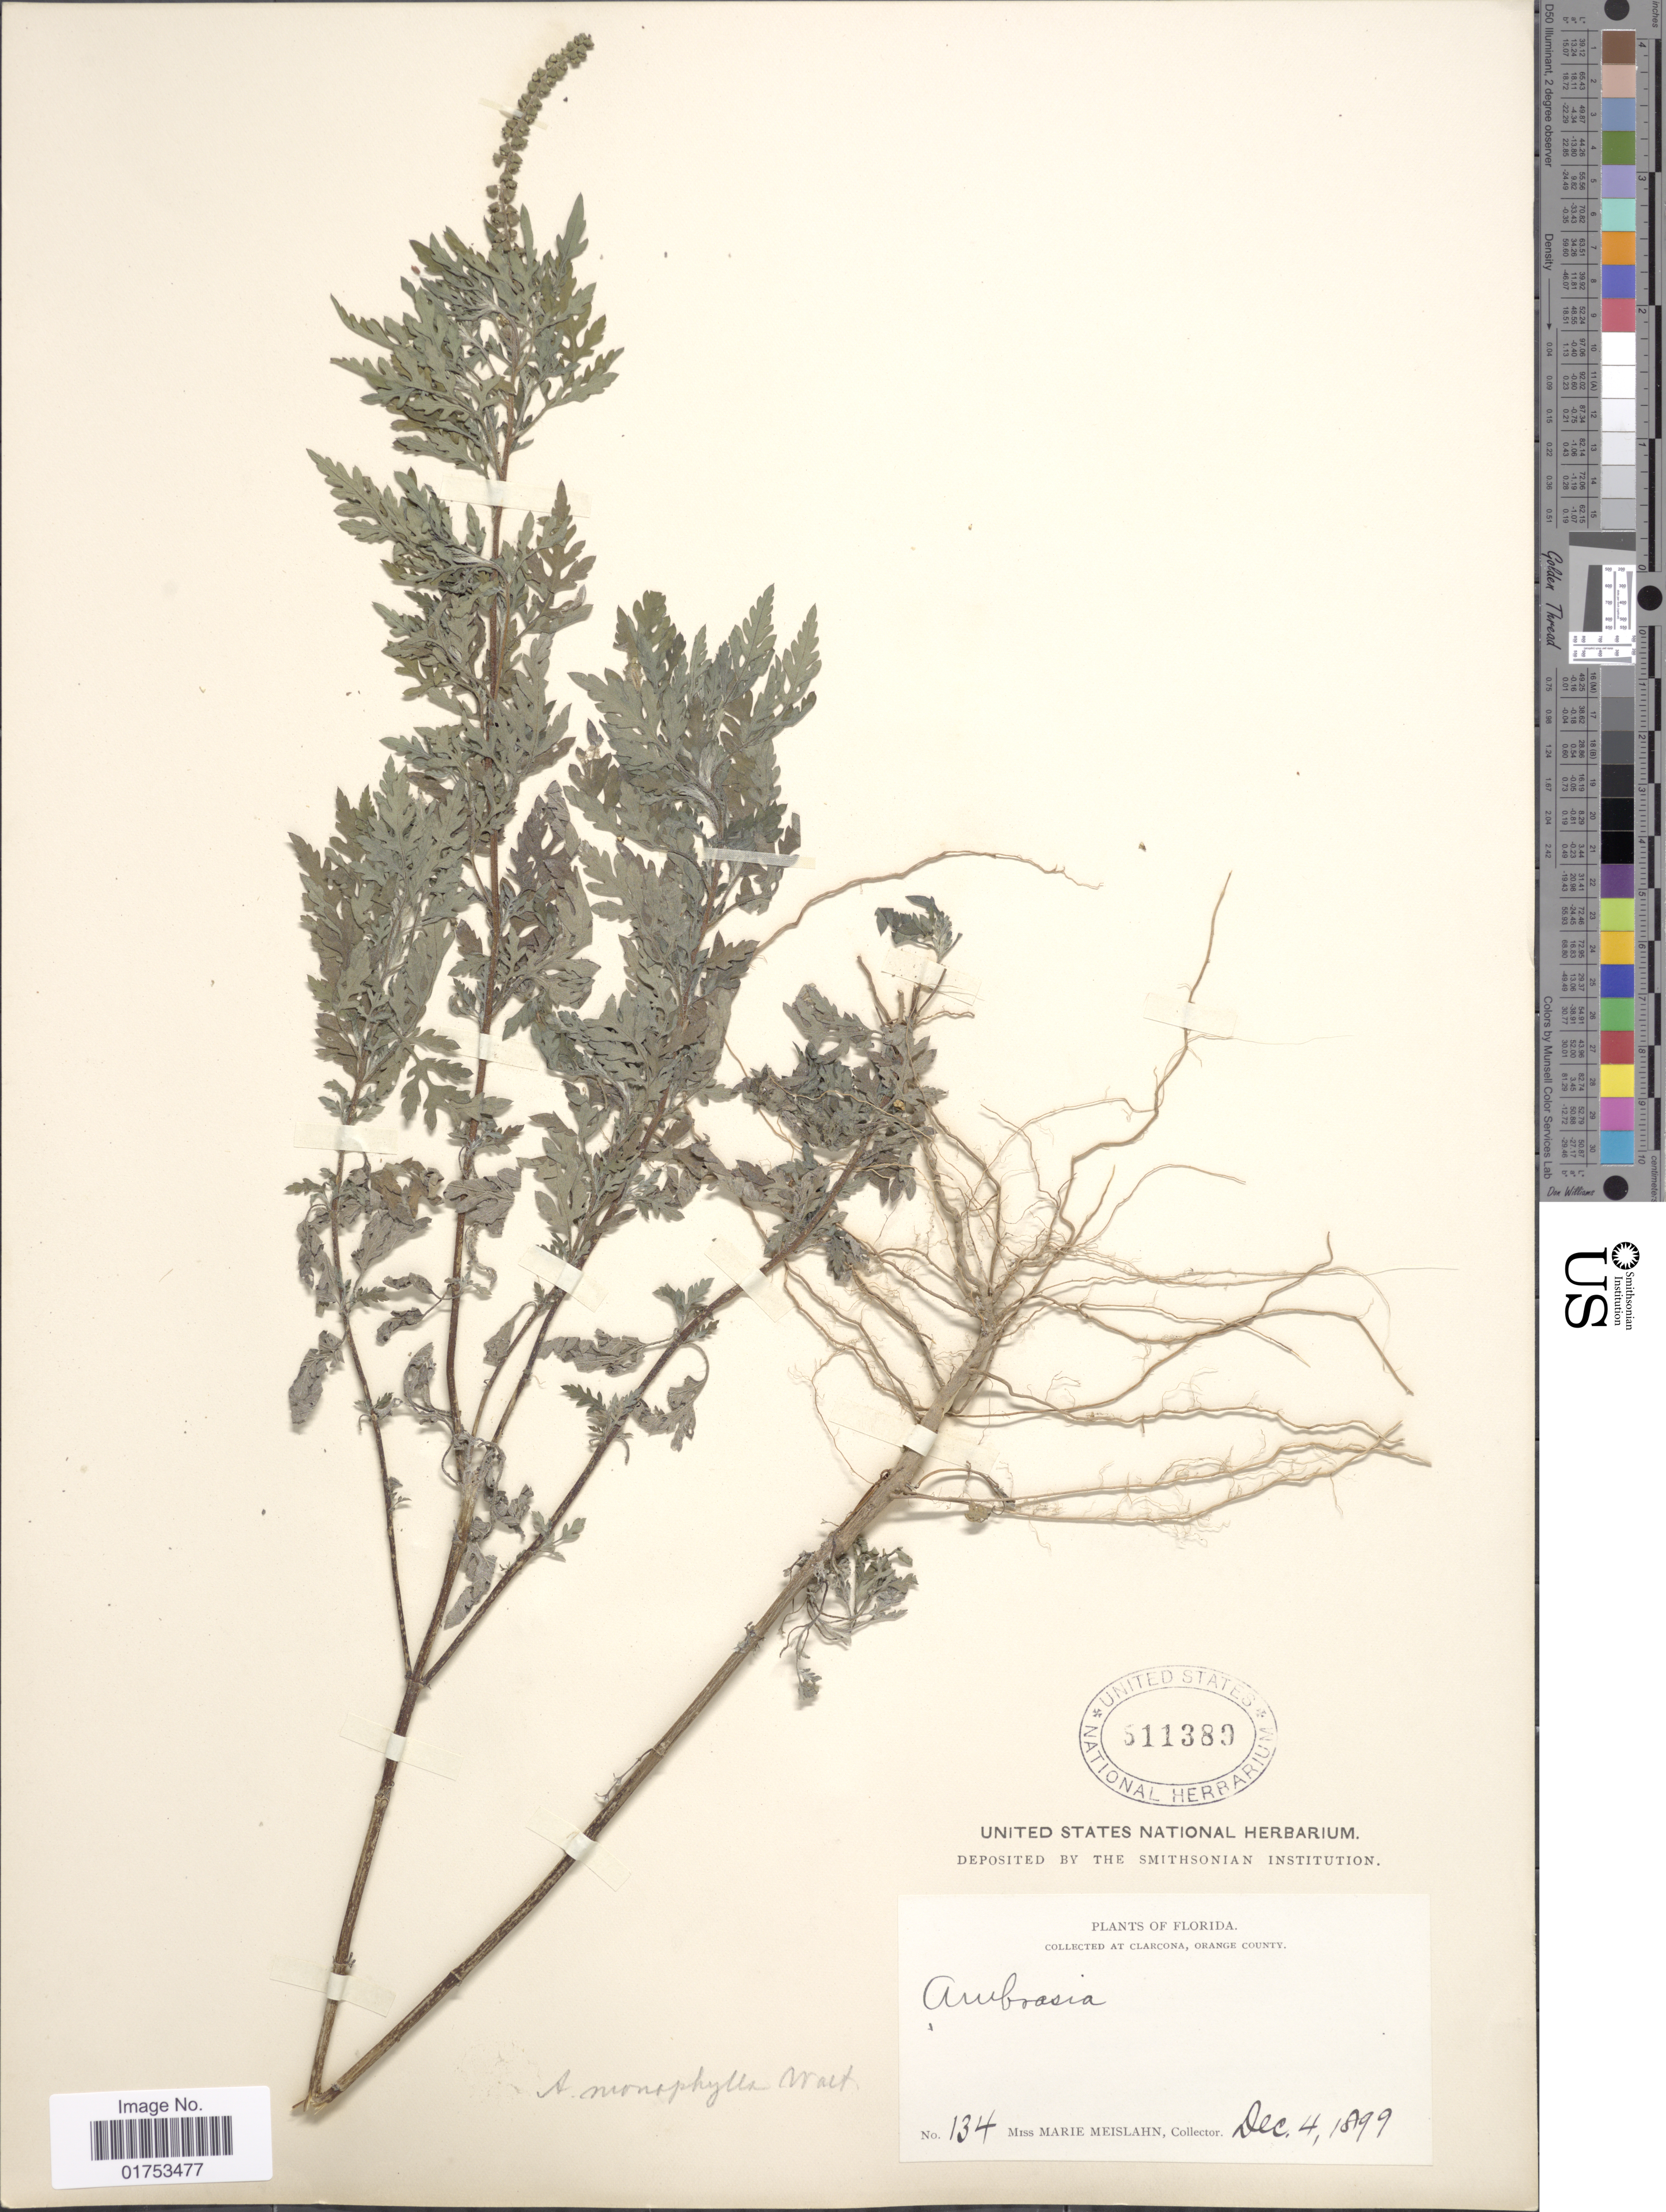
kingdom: Plantae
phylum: Tracheophyta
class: Magnoliopsida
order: Asterales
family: Asteraceae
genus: Ambrosia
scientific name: Ambrosia monophylla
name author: (Walter) Rydb.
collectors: M. Meislahn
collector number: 134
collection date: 1899-12-04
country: United States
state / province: Florida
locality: Clarcona, Orange County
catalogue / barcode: US 511389